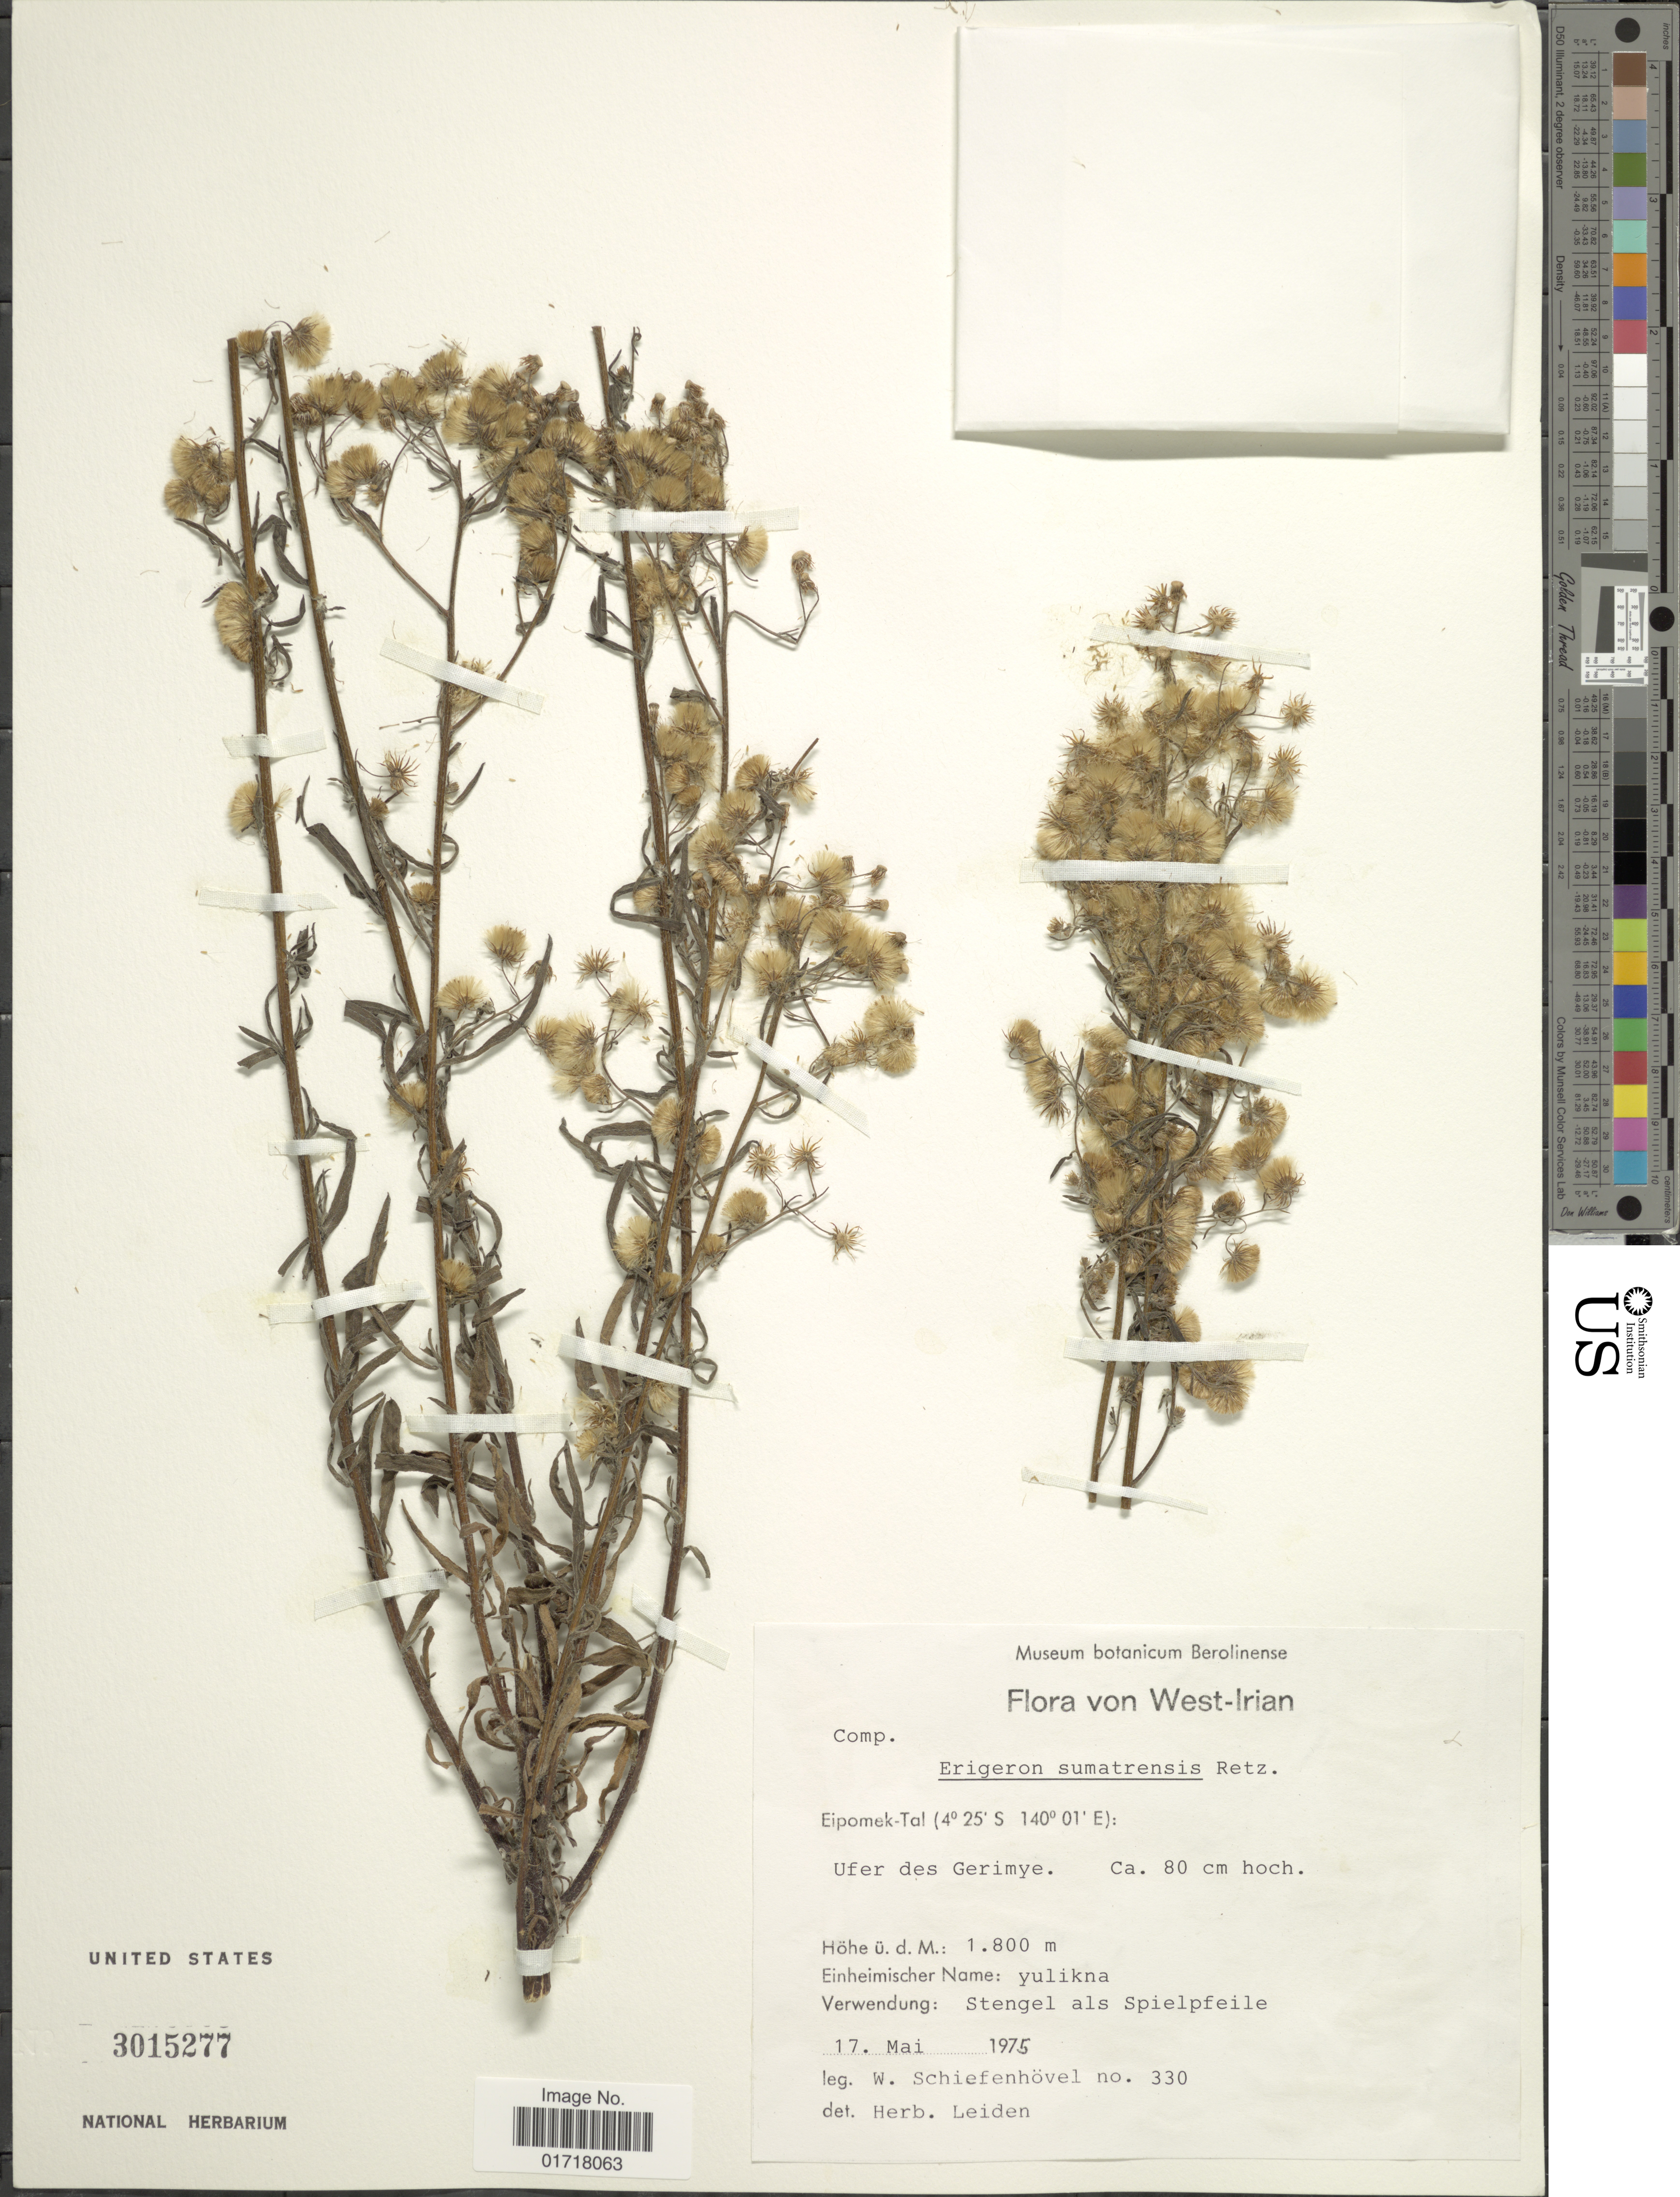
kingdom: Plantae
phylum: Tracheophyta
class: Magnoliopsida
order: Asterales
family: Asteraceae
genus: Erigeron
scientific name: Erigeron bonariensis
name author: L.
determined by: Wagner, W. L., (BOT), Smithsonian Institution - National Museum of Natural History (UNITED STATES)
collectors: W. Schiefenhövel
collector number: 330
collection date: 1975-05-17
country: Indonesia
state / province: Papua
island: New Guinea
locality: West -Irian, Ufer des Gerimye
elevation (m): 1800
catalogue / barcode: US 3015277